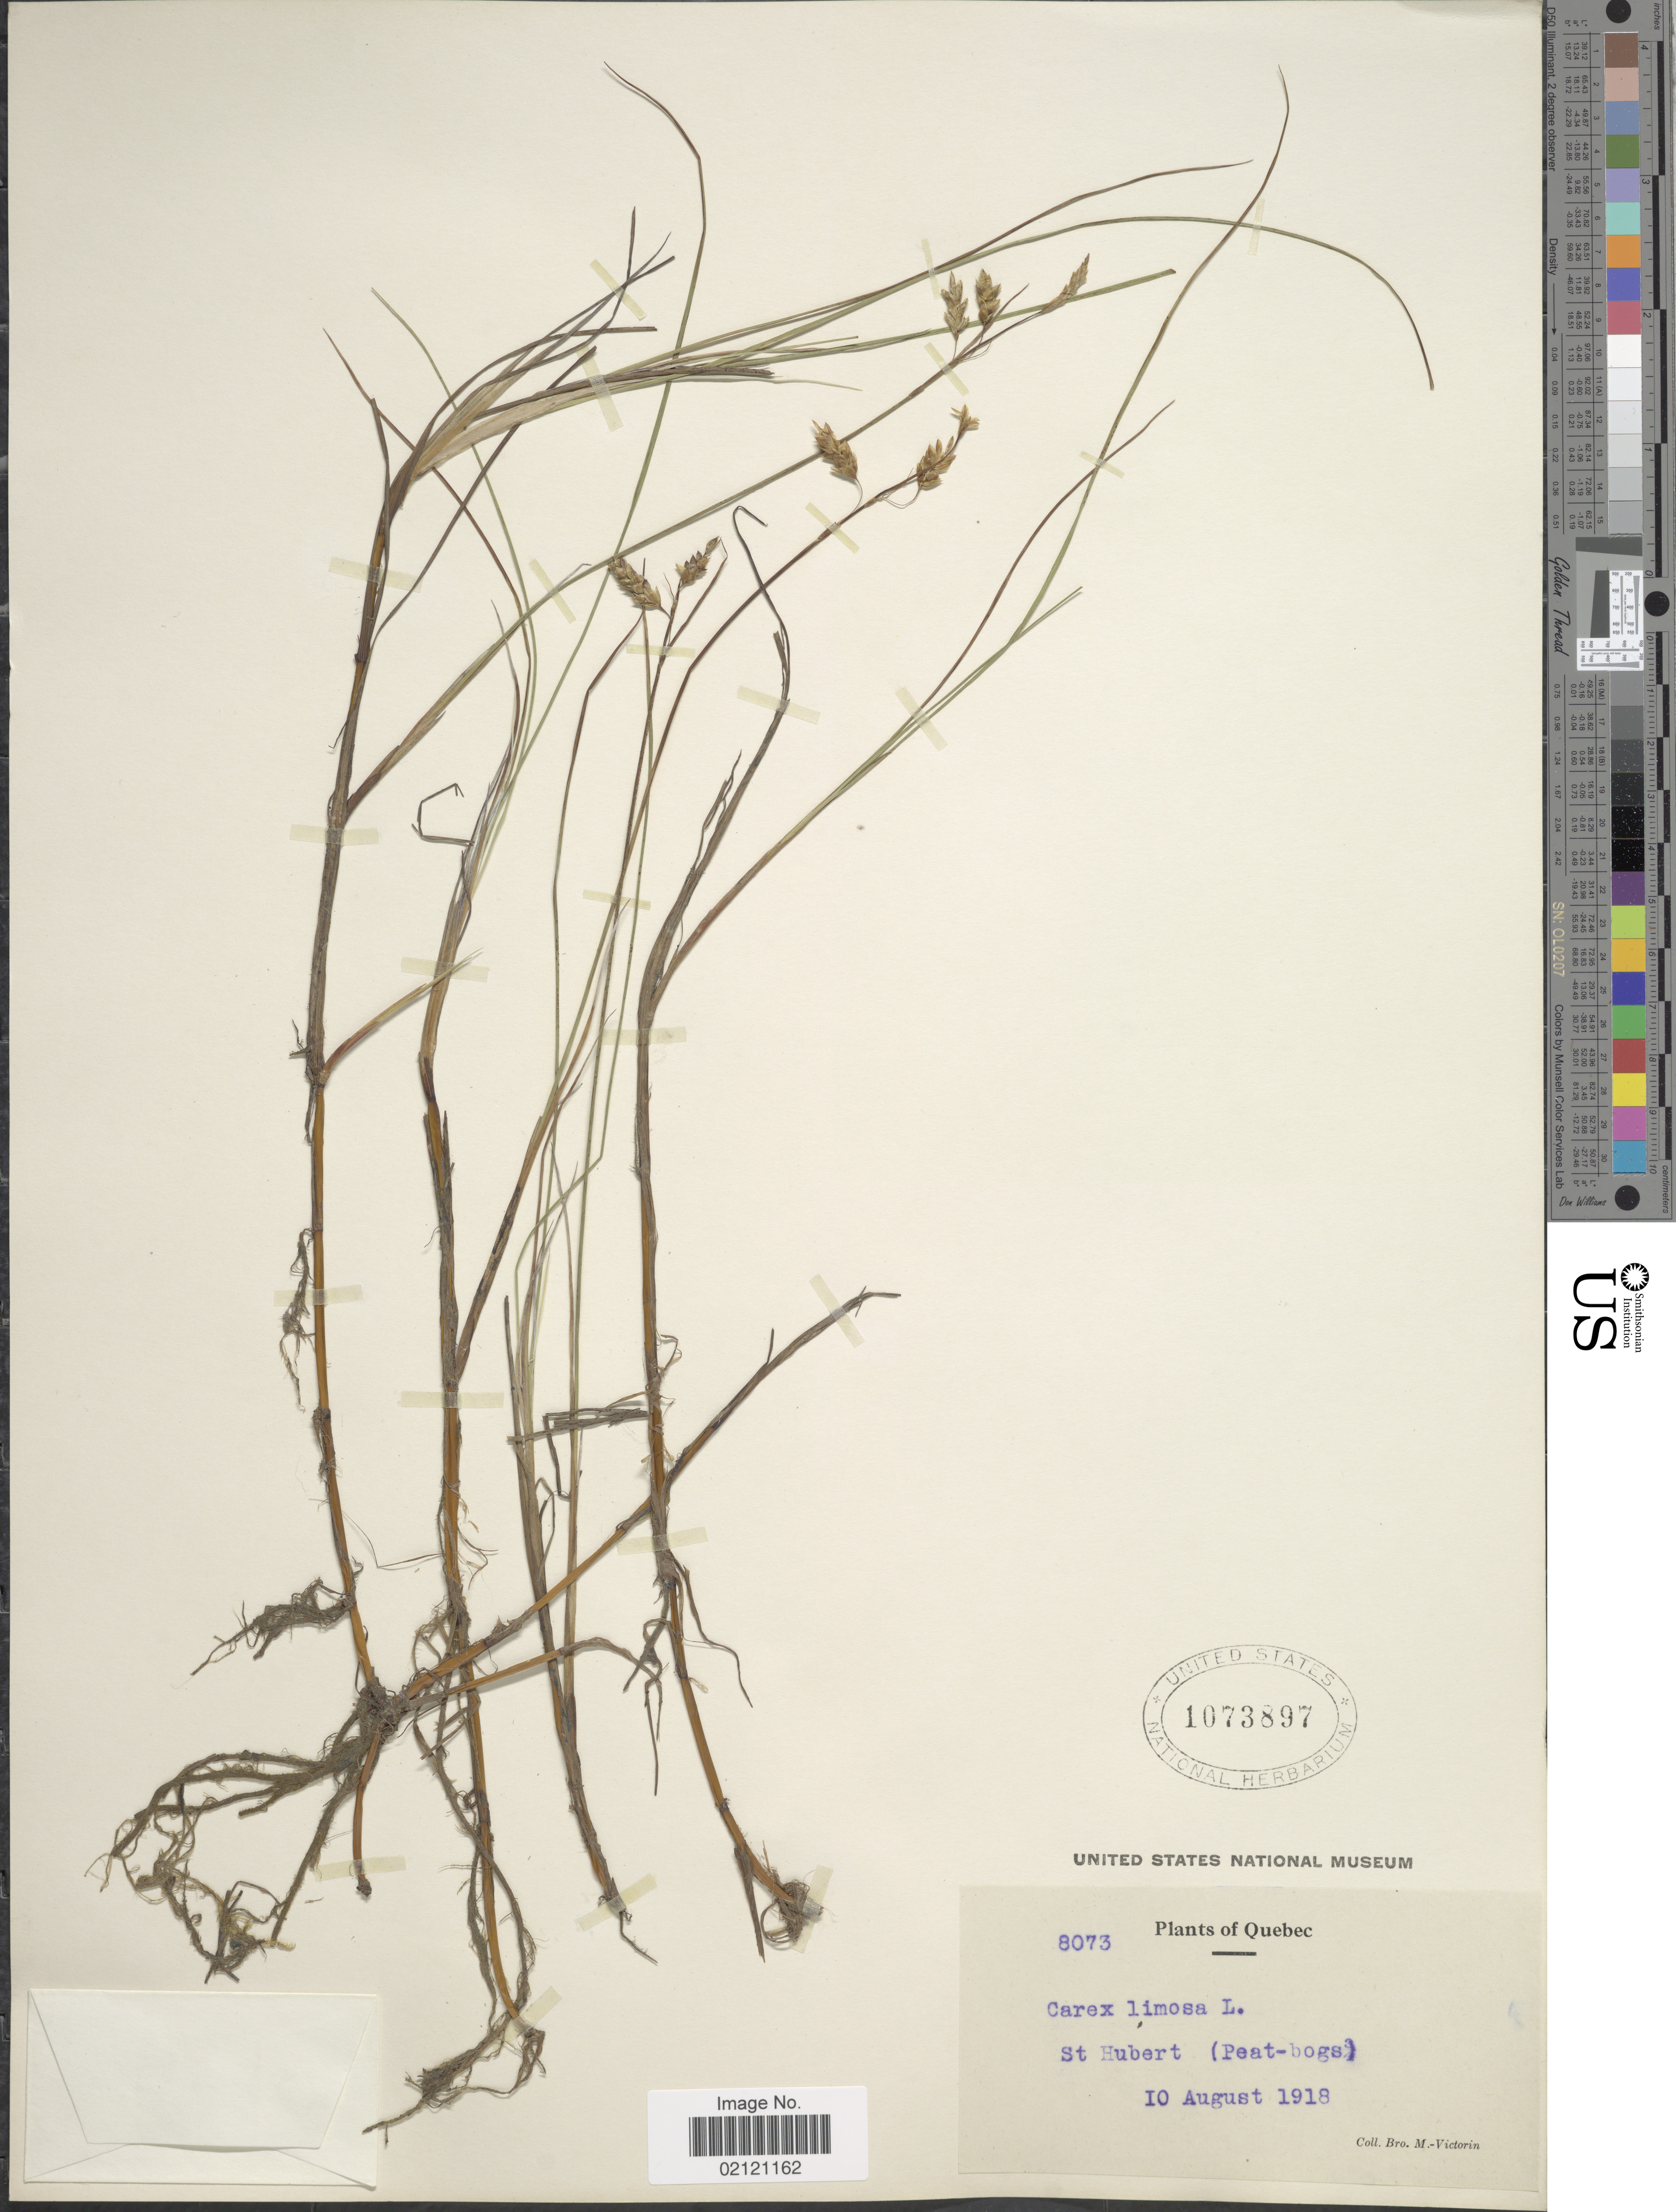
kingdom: Plantae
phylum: Tracheophyta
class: Liliopsida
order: Poales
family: Cyperaceae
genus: Carex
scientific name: Carex limosa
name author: L.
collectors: Fr. Marie-Victorin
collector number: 8073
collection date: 1918-08-10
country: Canada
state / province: Quebec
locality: St. Hubert (Peat-bogs)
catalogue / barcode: US 1073897